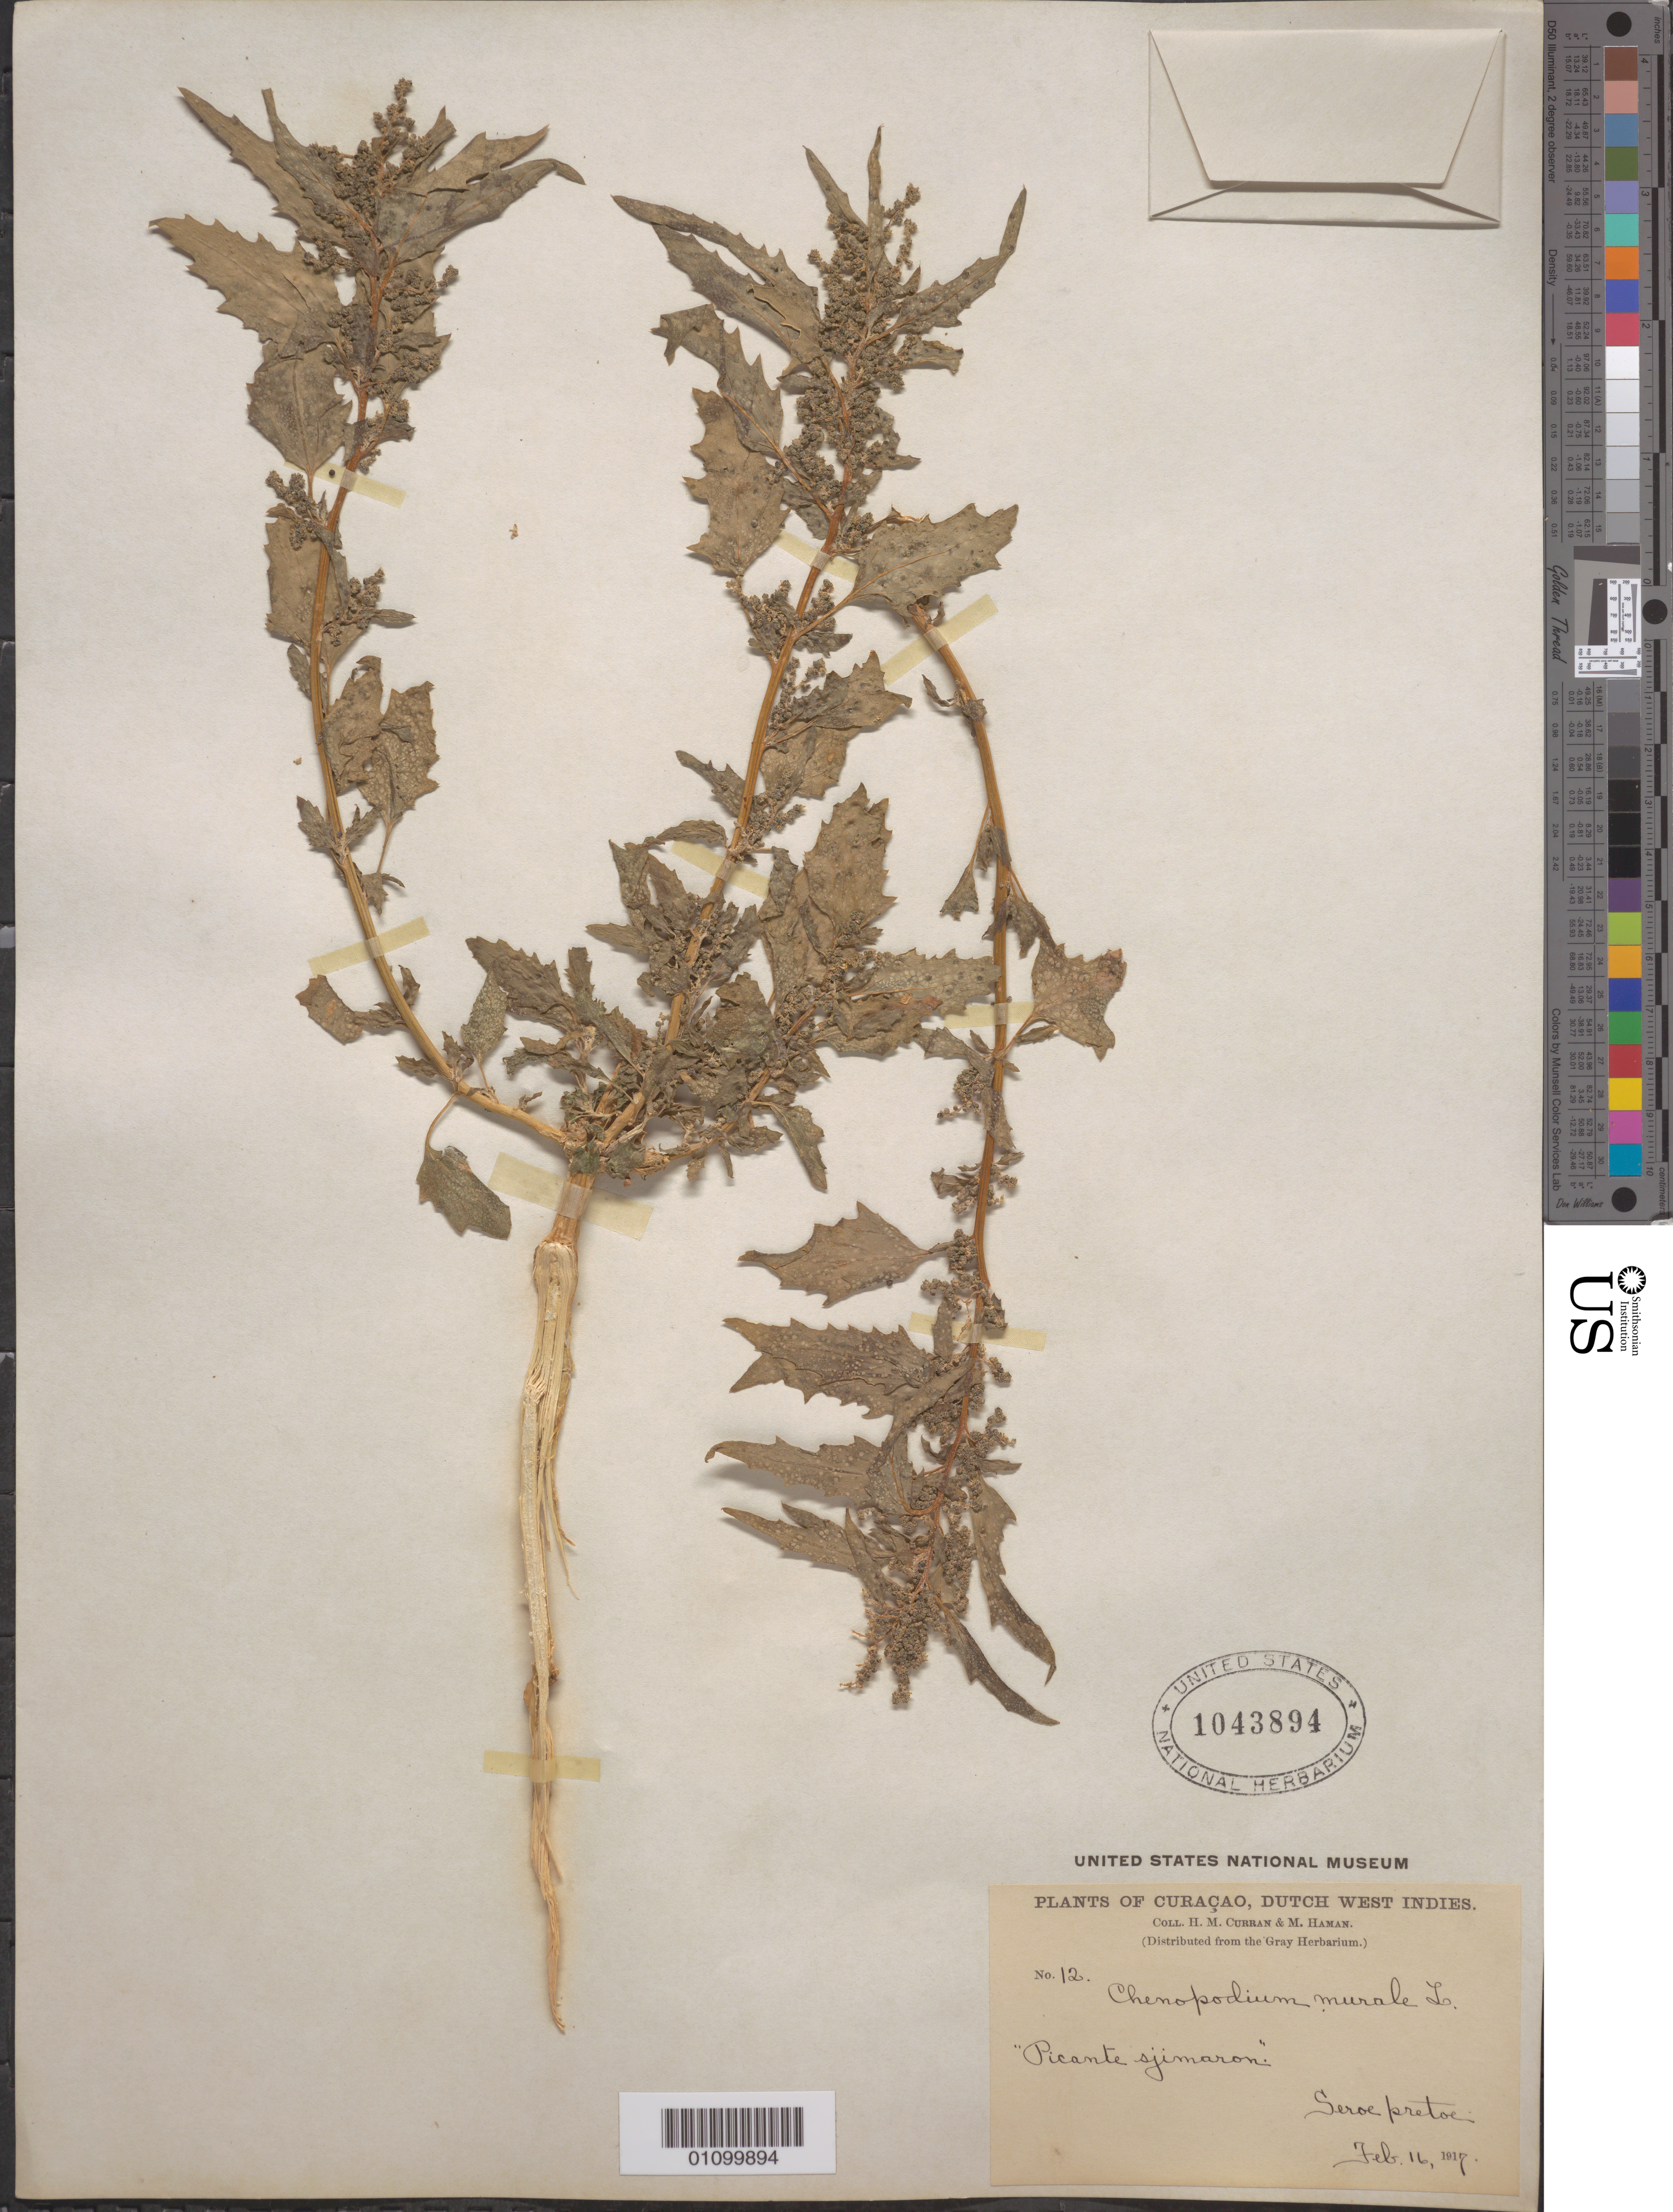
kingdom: Plantae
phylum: Tracheophyta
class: Magnoliopsida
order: Caryophyllales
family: Amaranthaceae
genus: Chenopodium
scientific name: Chenopodium murale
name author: L.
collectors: H. M. Curran & M. Haman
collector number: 12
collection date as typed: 16 Feb 1917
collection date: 1917-02-16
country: Curaçao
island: Curaçao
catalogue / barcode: US 1043894